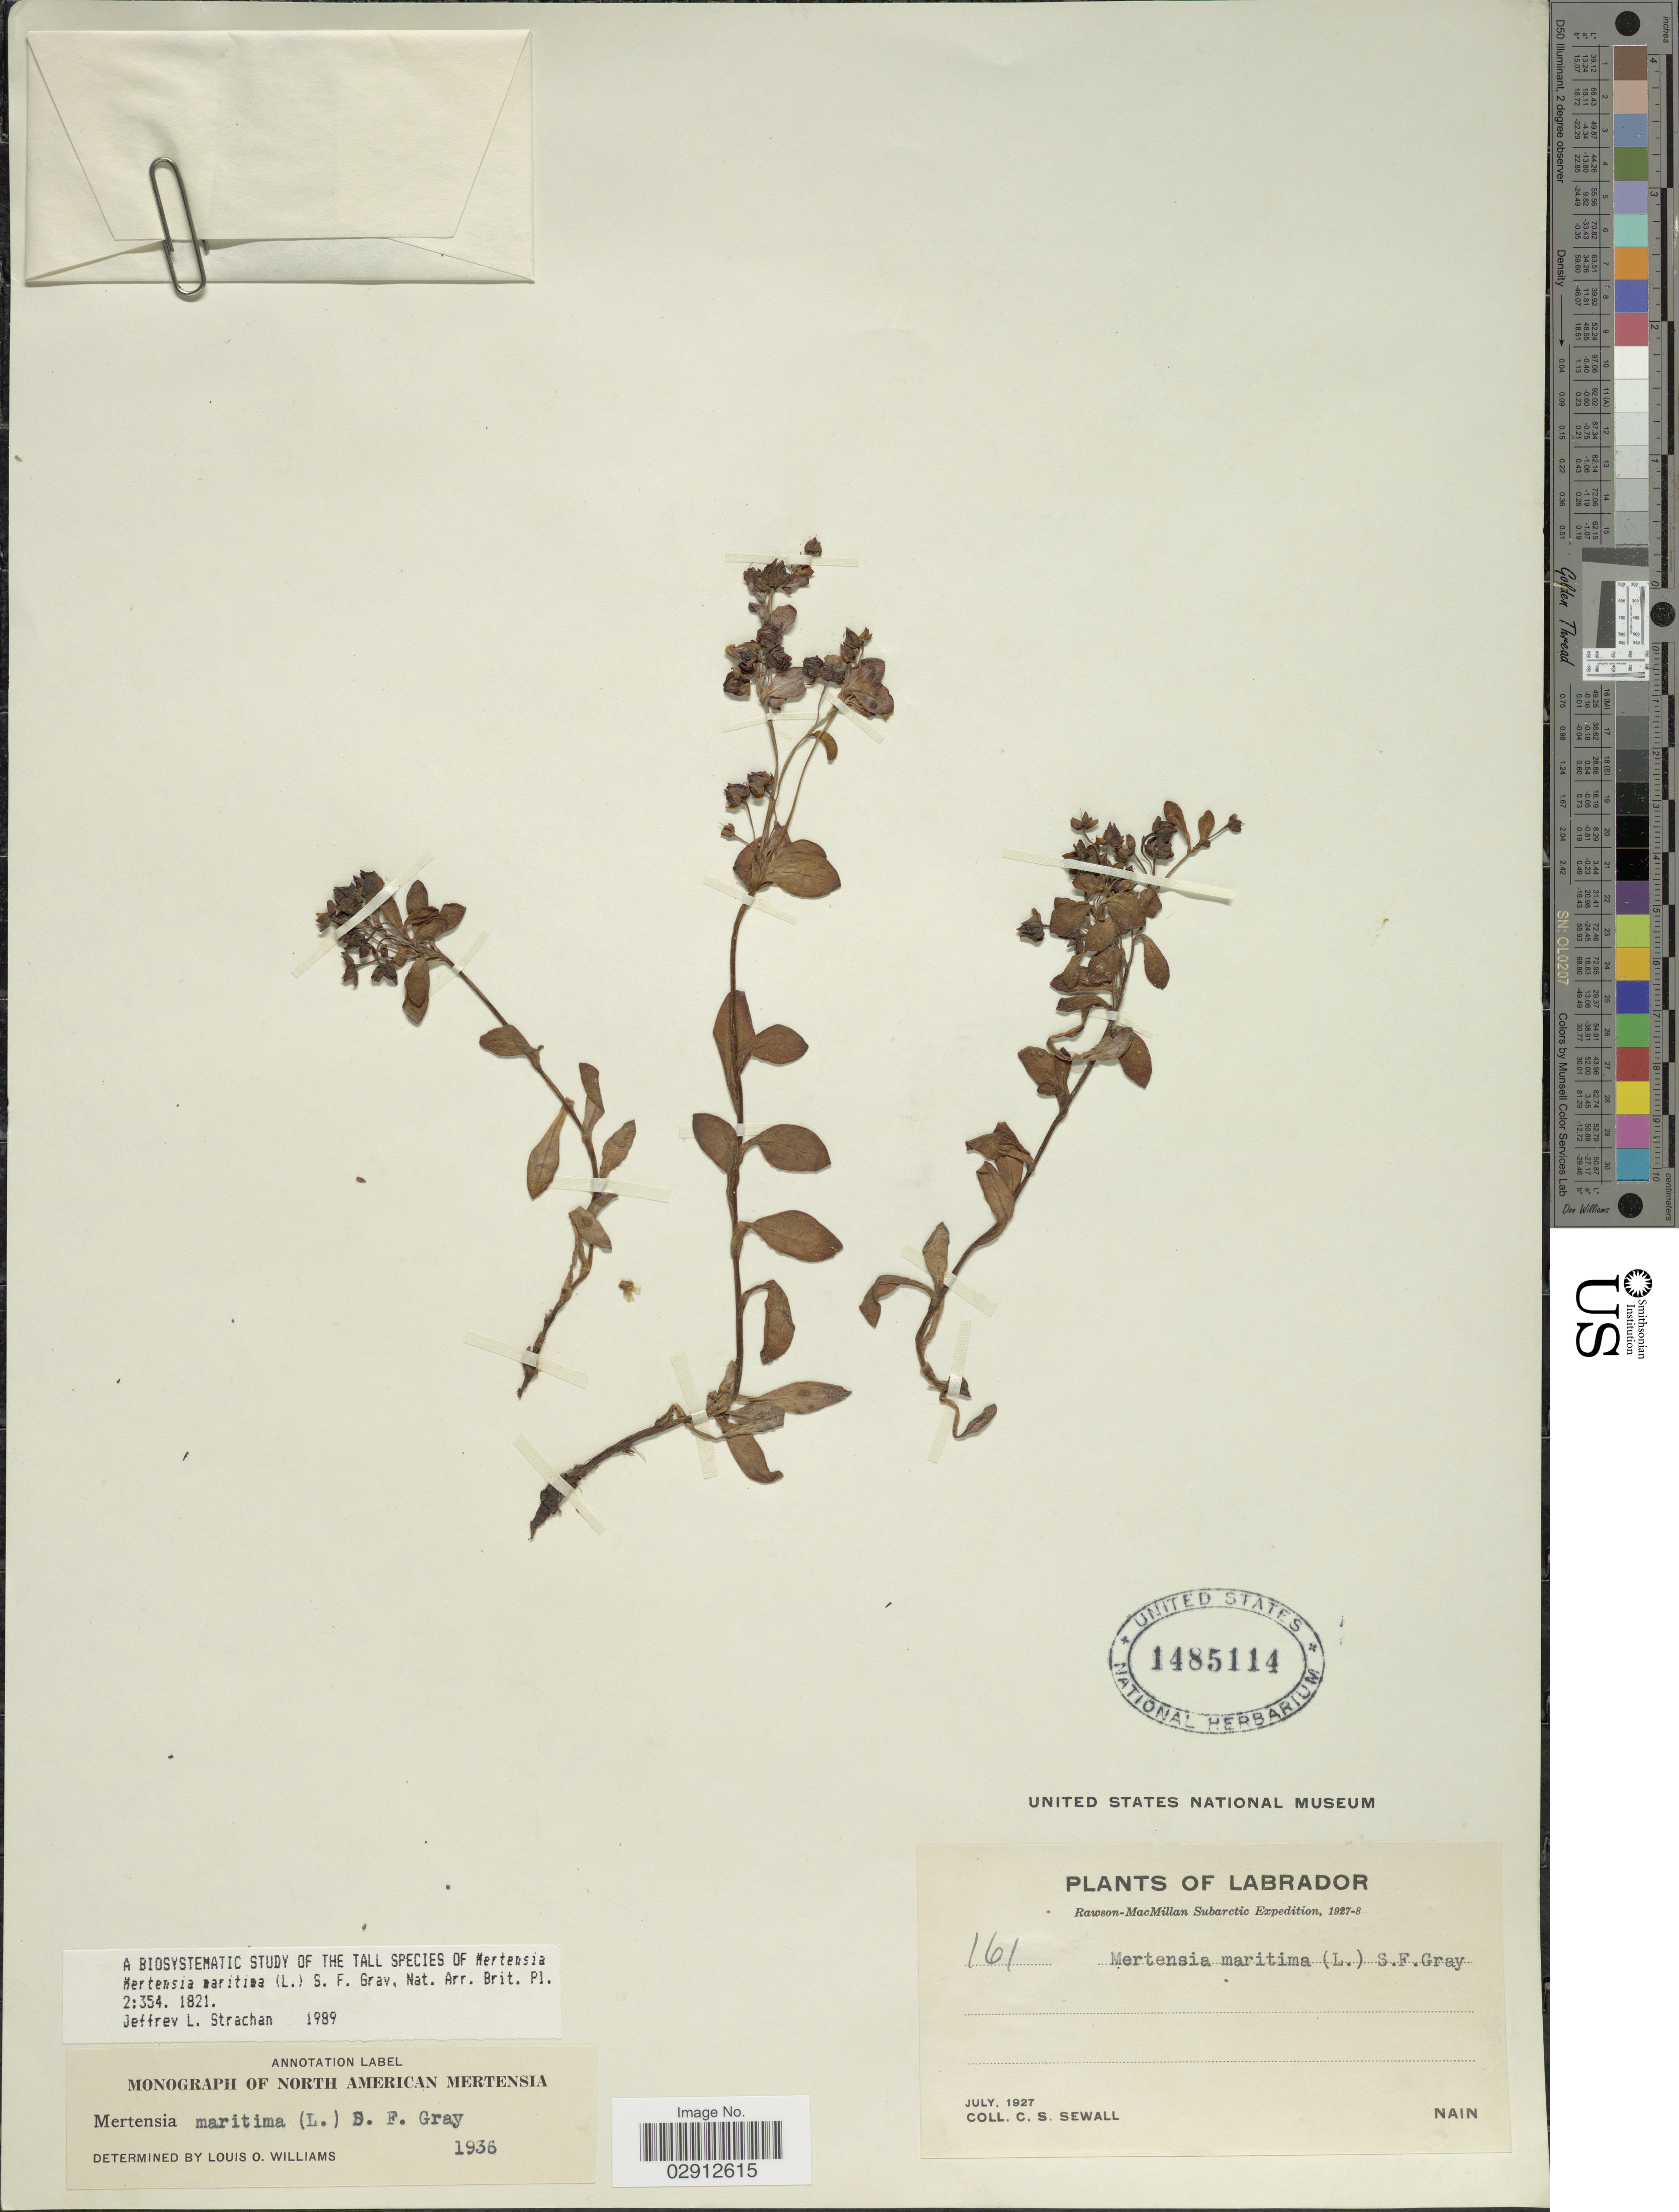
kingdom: Plantae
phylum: Tracheophyta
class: Magnoliopsida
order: Boraginales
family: Boraginaceae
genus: Mertensia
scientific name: Mertensia maritima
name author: (L.) S.F. Gray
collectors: C. Sewall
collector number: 161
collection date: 1927-07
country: Canada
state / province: Newfoundland and Labrador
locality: Labrador, Nain.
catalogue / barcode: US 1485114